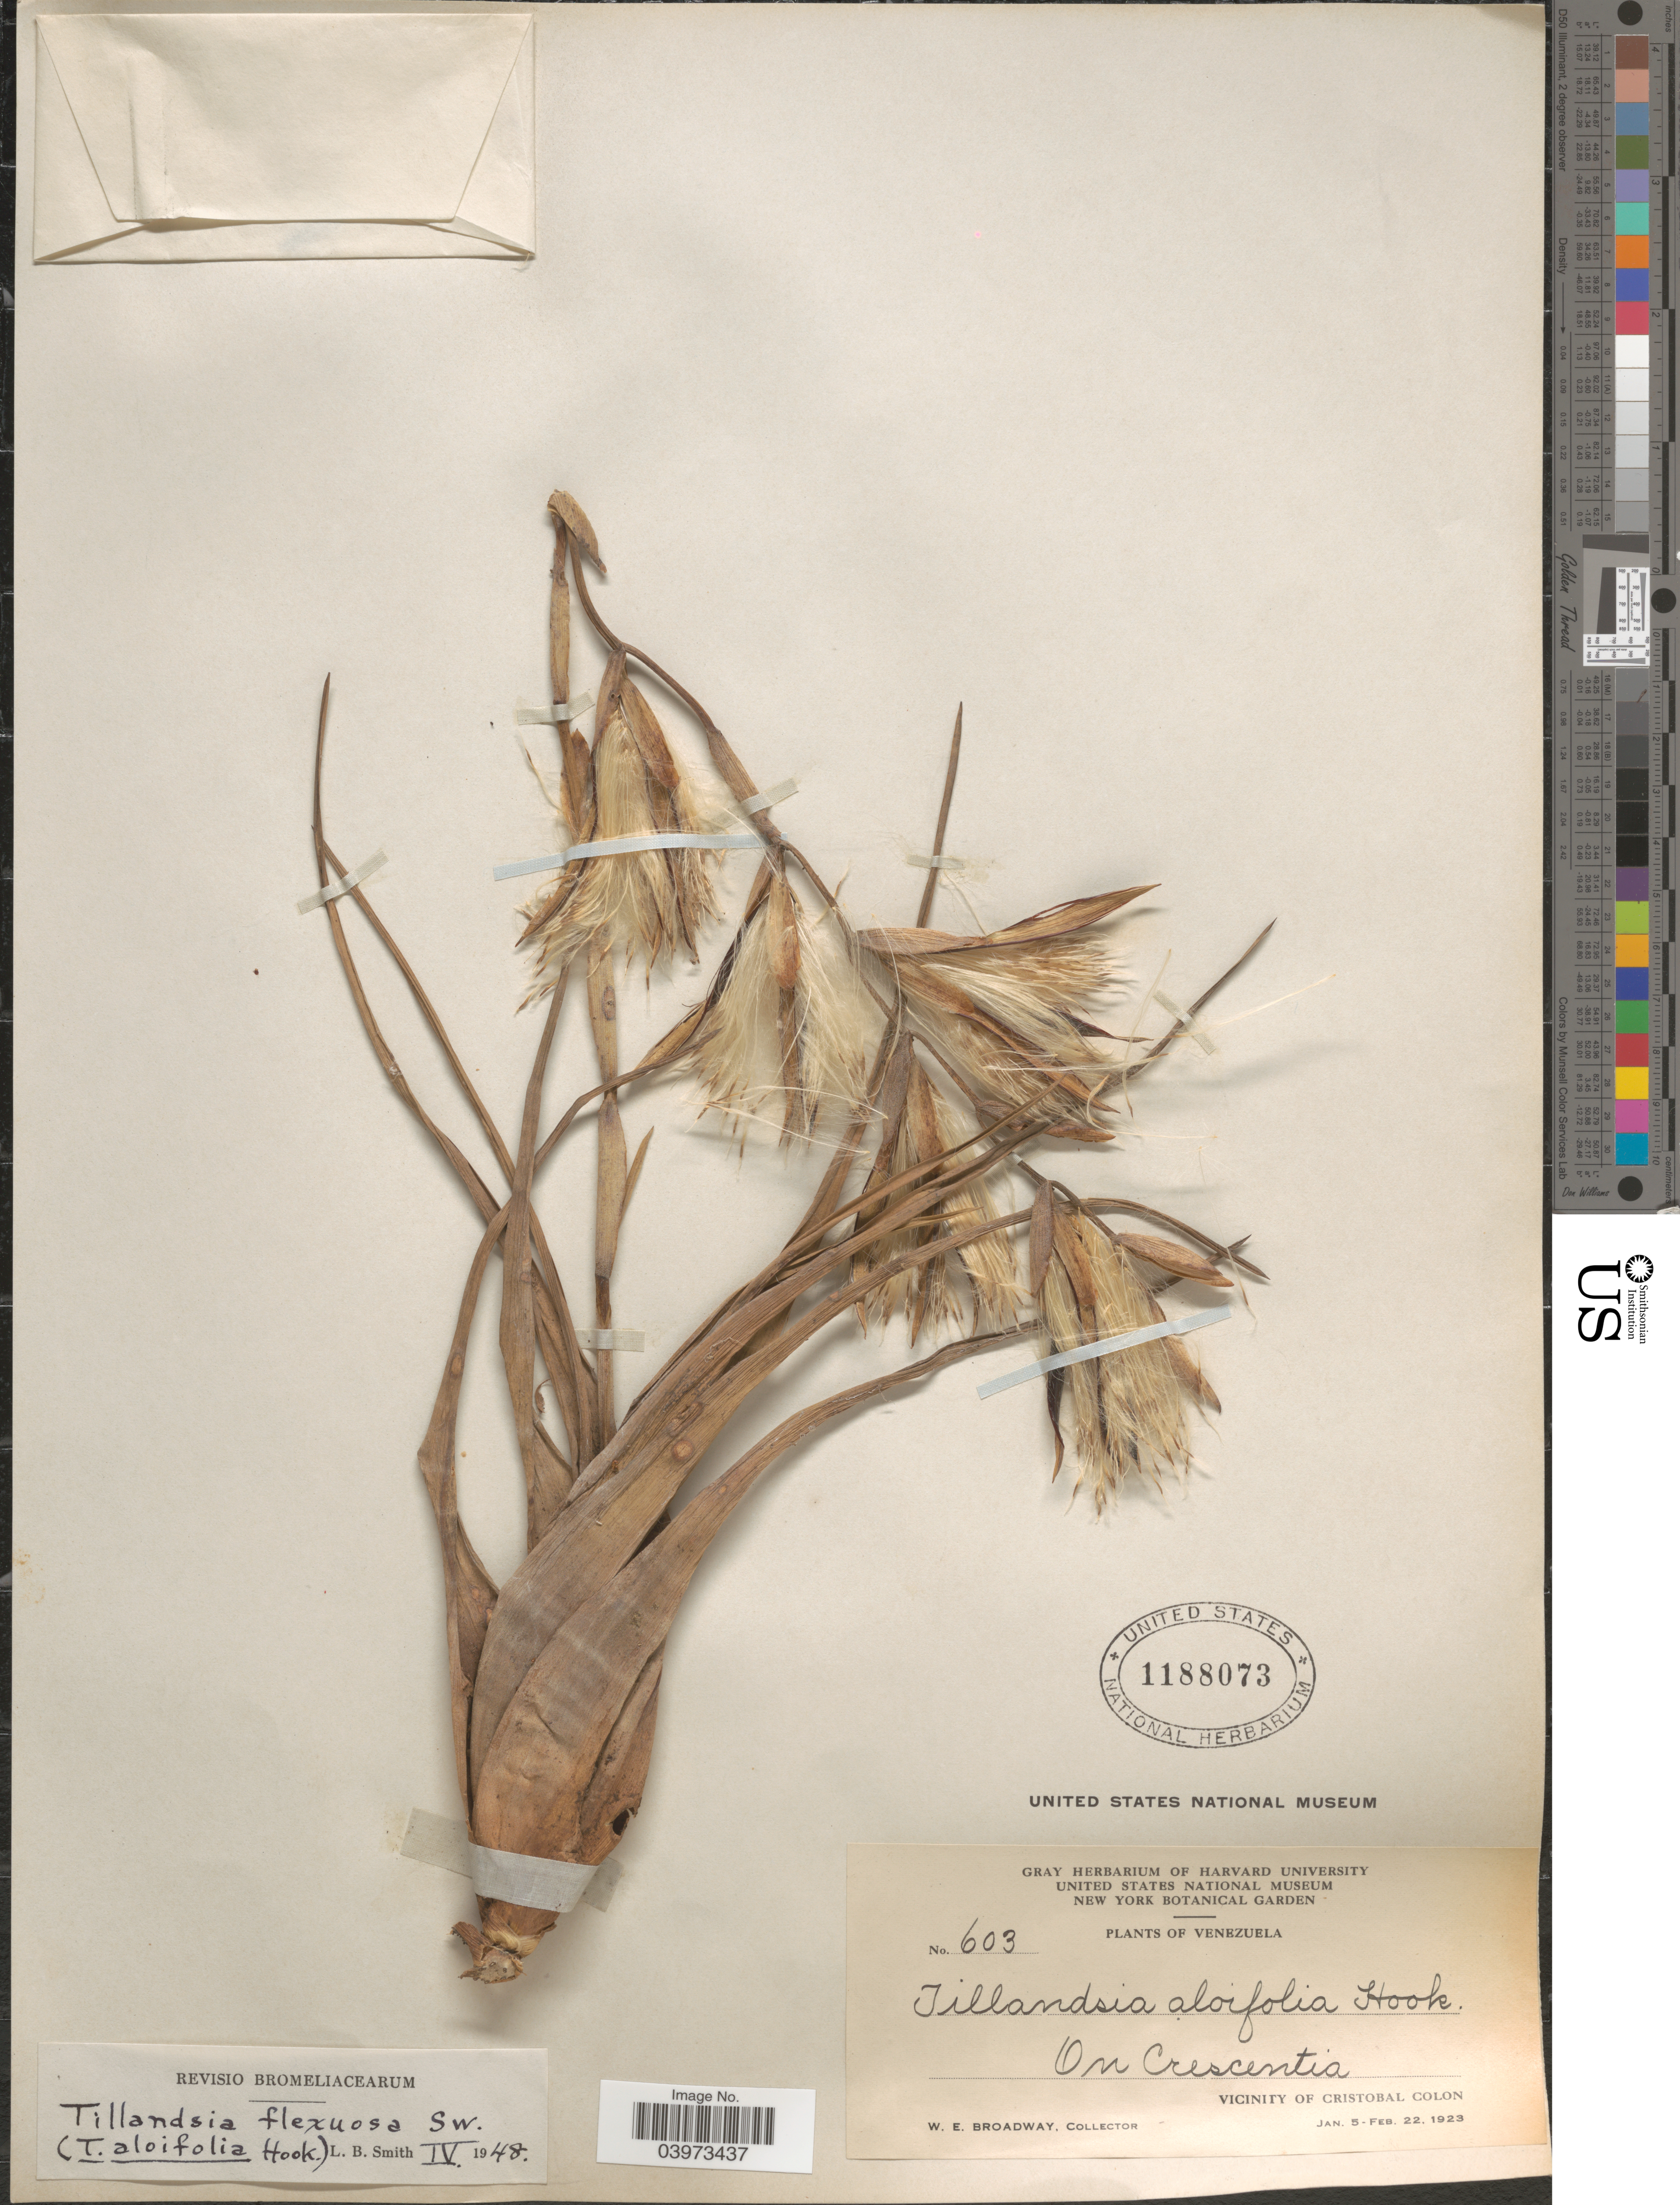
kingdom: Plantae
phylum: Tracheophyta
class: Liliopsida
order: Poales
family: Bromeliaceae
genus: Tillandsia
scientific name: Tillandsia flexuosa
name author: Sw.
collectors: W. E. Broadway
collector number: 603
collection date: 1923-01-05/1923-02-22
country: Venezuela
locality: Vicinity of Cristobal Colon.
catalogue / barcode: US 1188073